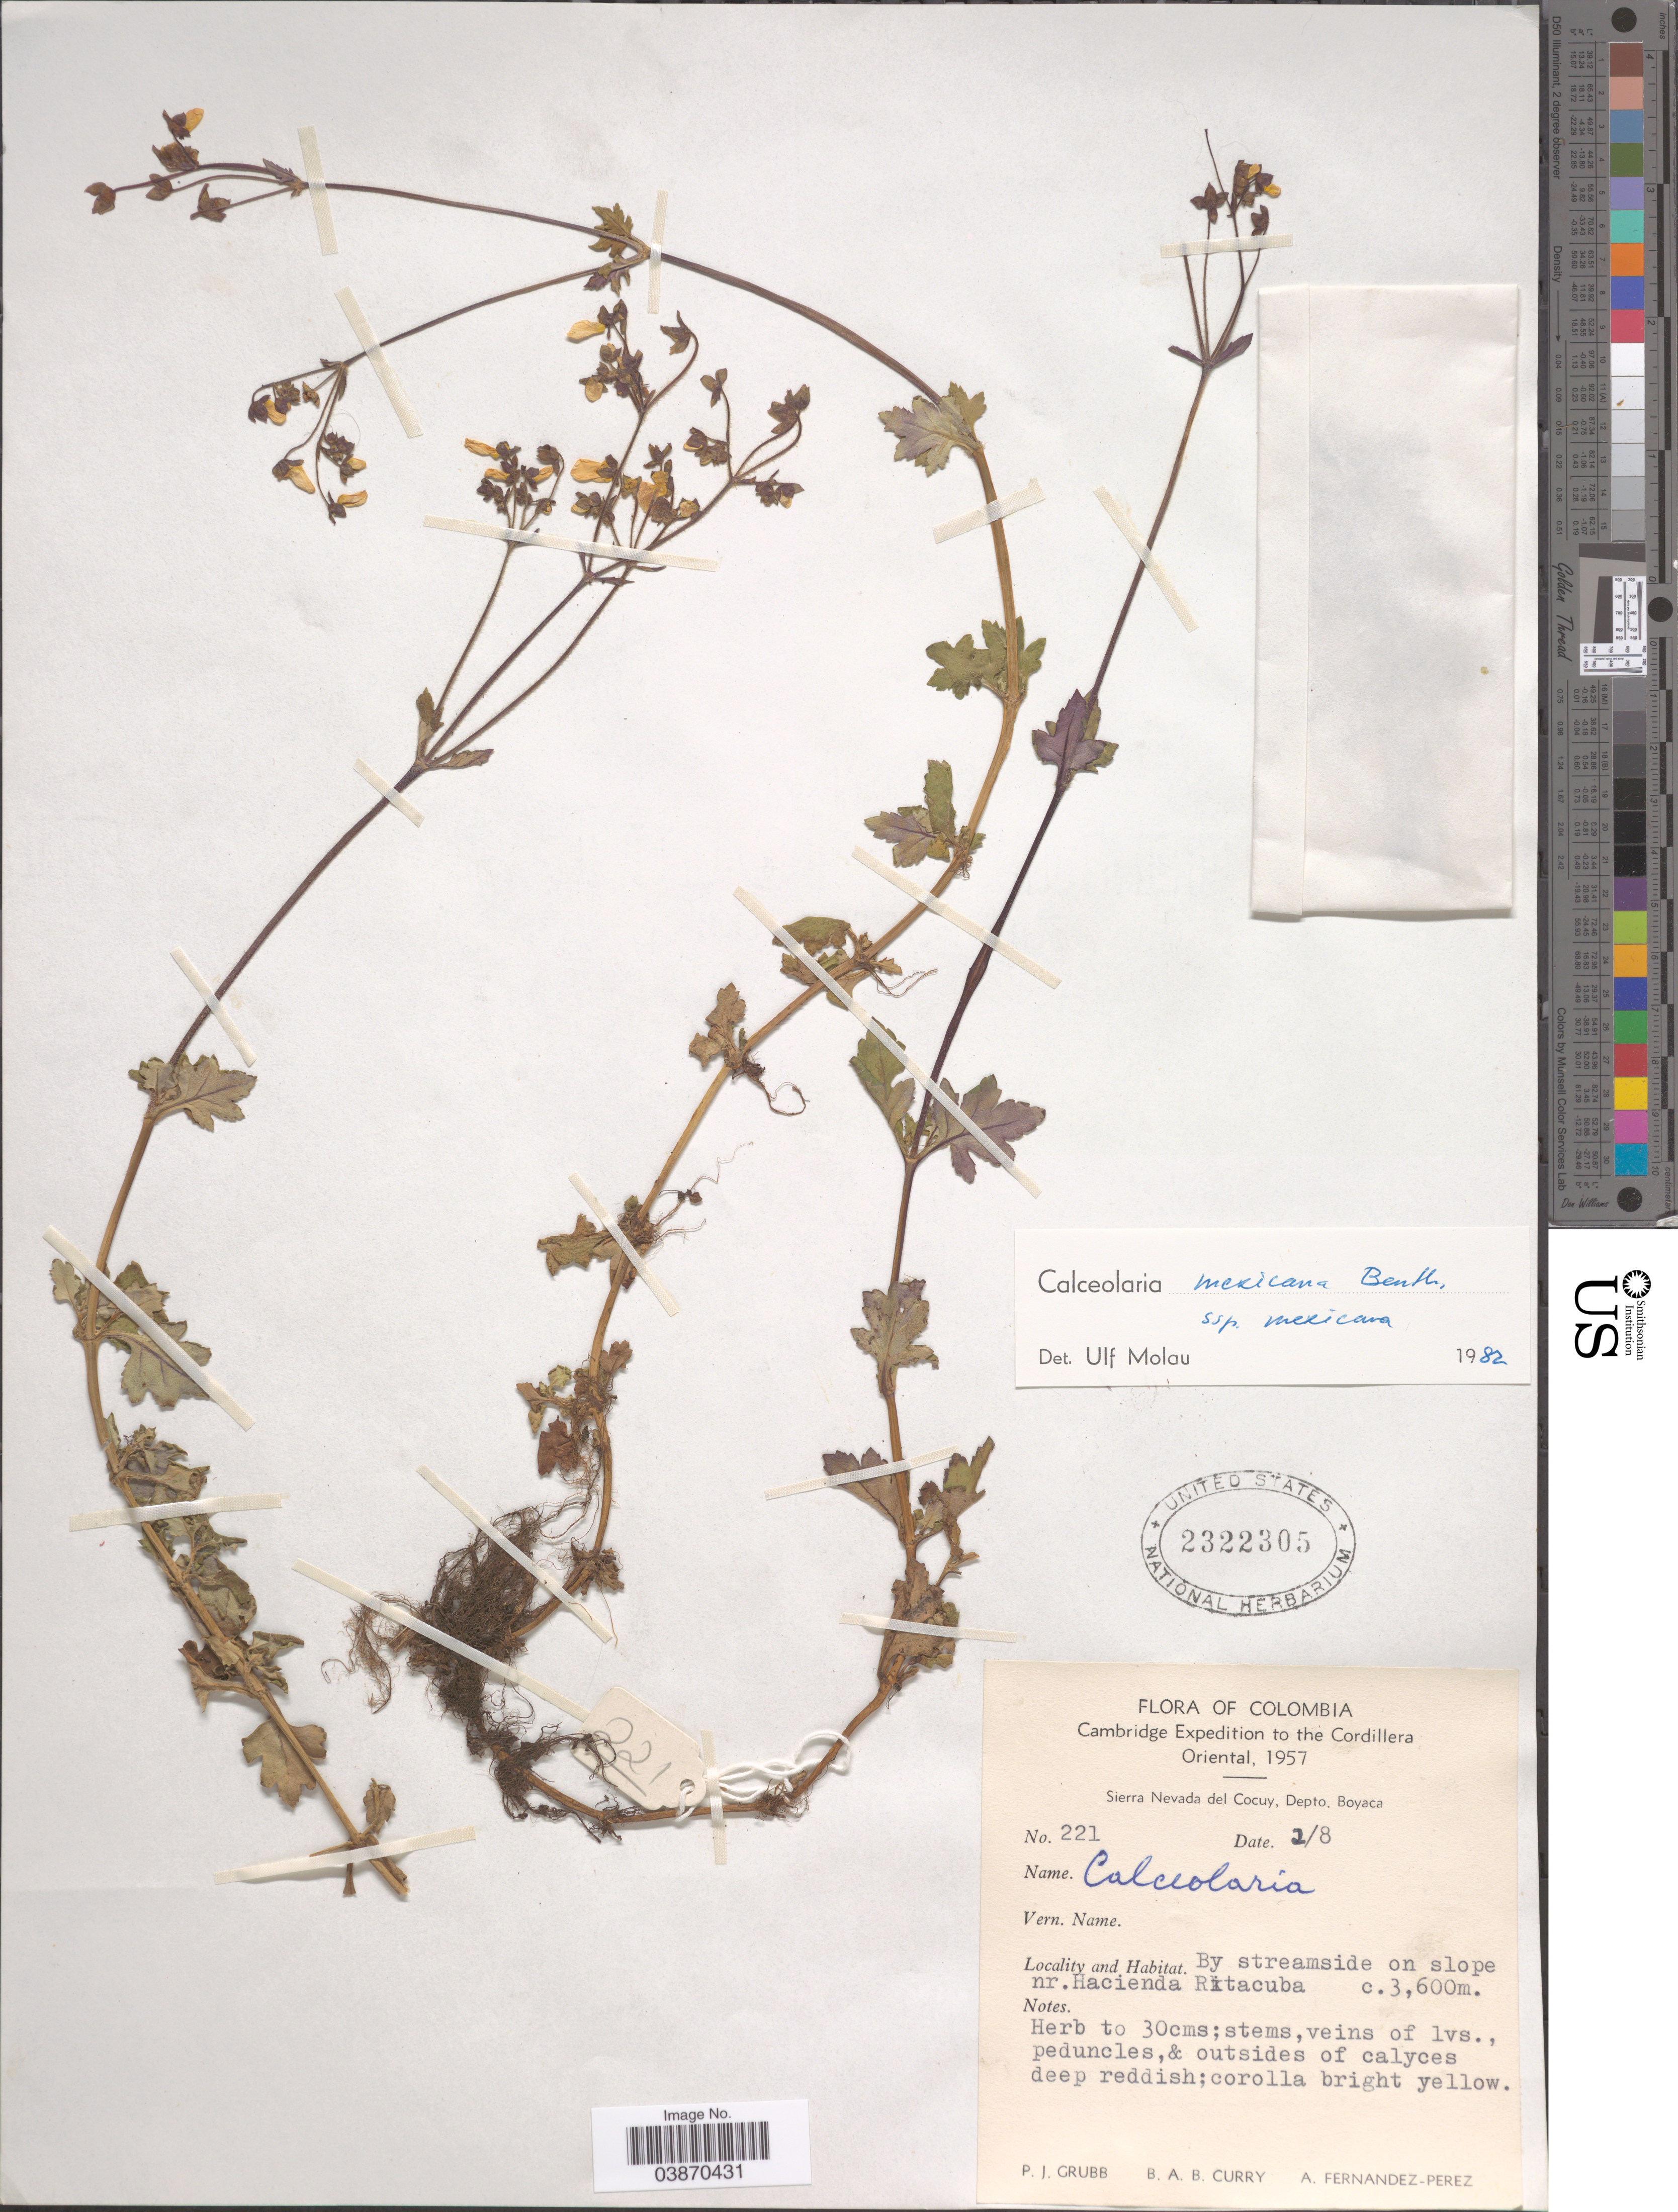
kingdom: Plantae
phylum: Tracheophyta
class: Magnoliopsida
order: Lamiales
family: Calceolariaceae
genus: Calceolaria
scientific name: Calceolaria mexicana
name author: Benth.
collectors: P. J. Grubb, B. A. B. Curry & A. Fernández-Pérez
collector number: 221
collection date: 1957-08-02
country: Colombia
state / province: Boyacá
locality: Cordillera Oriental. Sierra Nevada del Cocuy, Depto. Boyaca. By streamside on slope nr. Hacienda Ritacuba.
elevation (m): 3600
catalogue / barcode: US 2322305